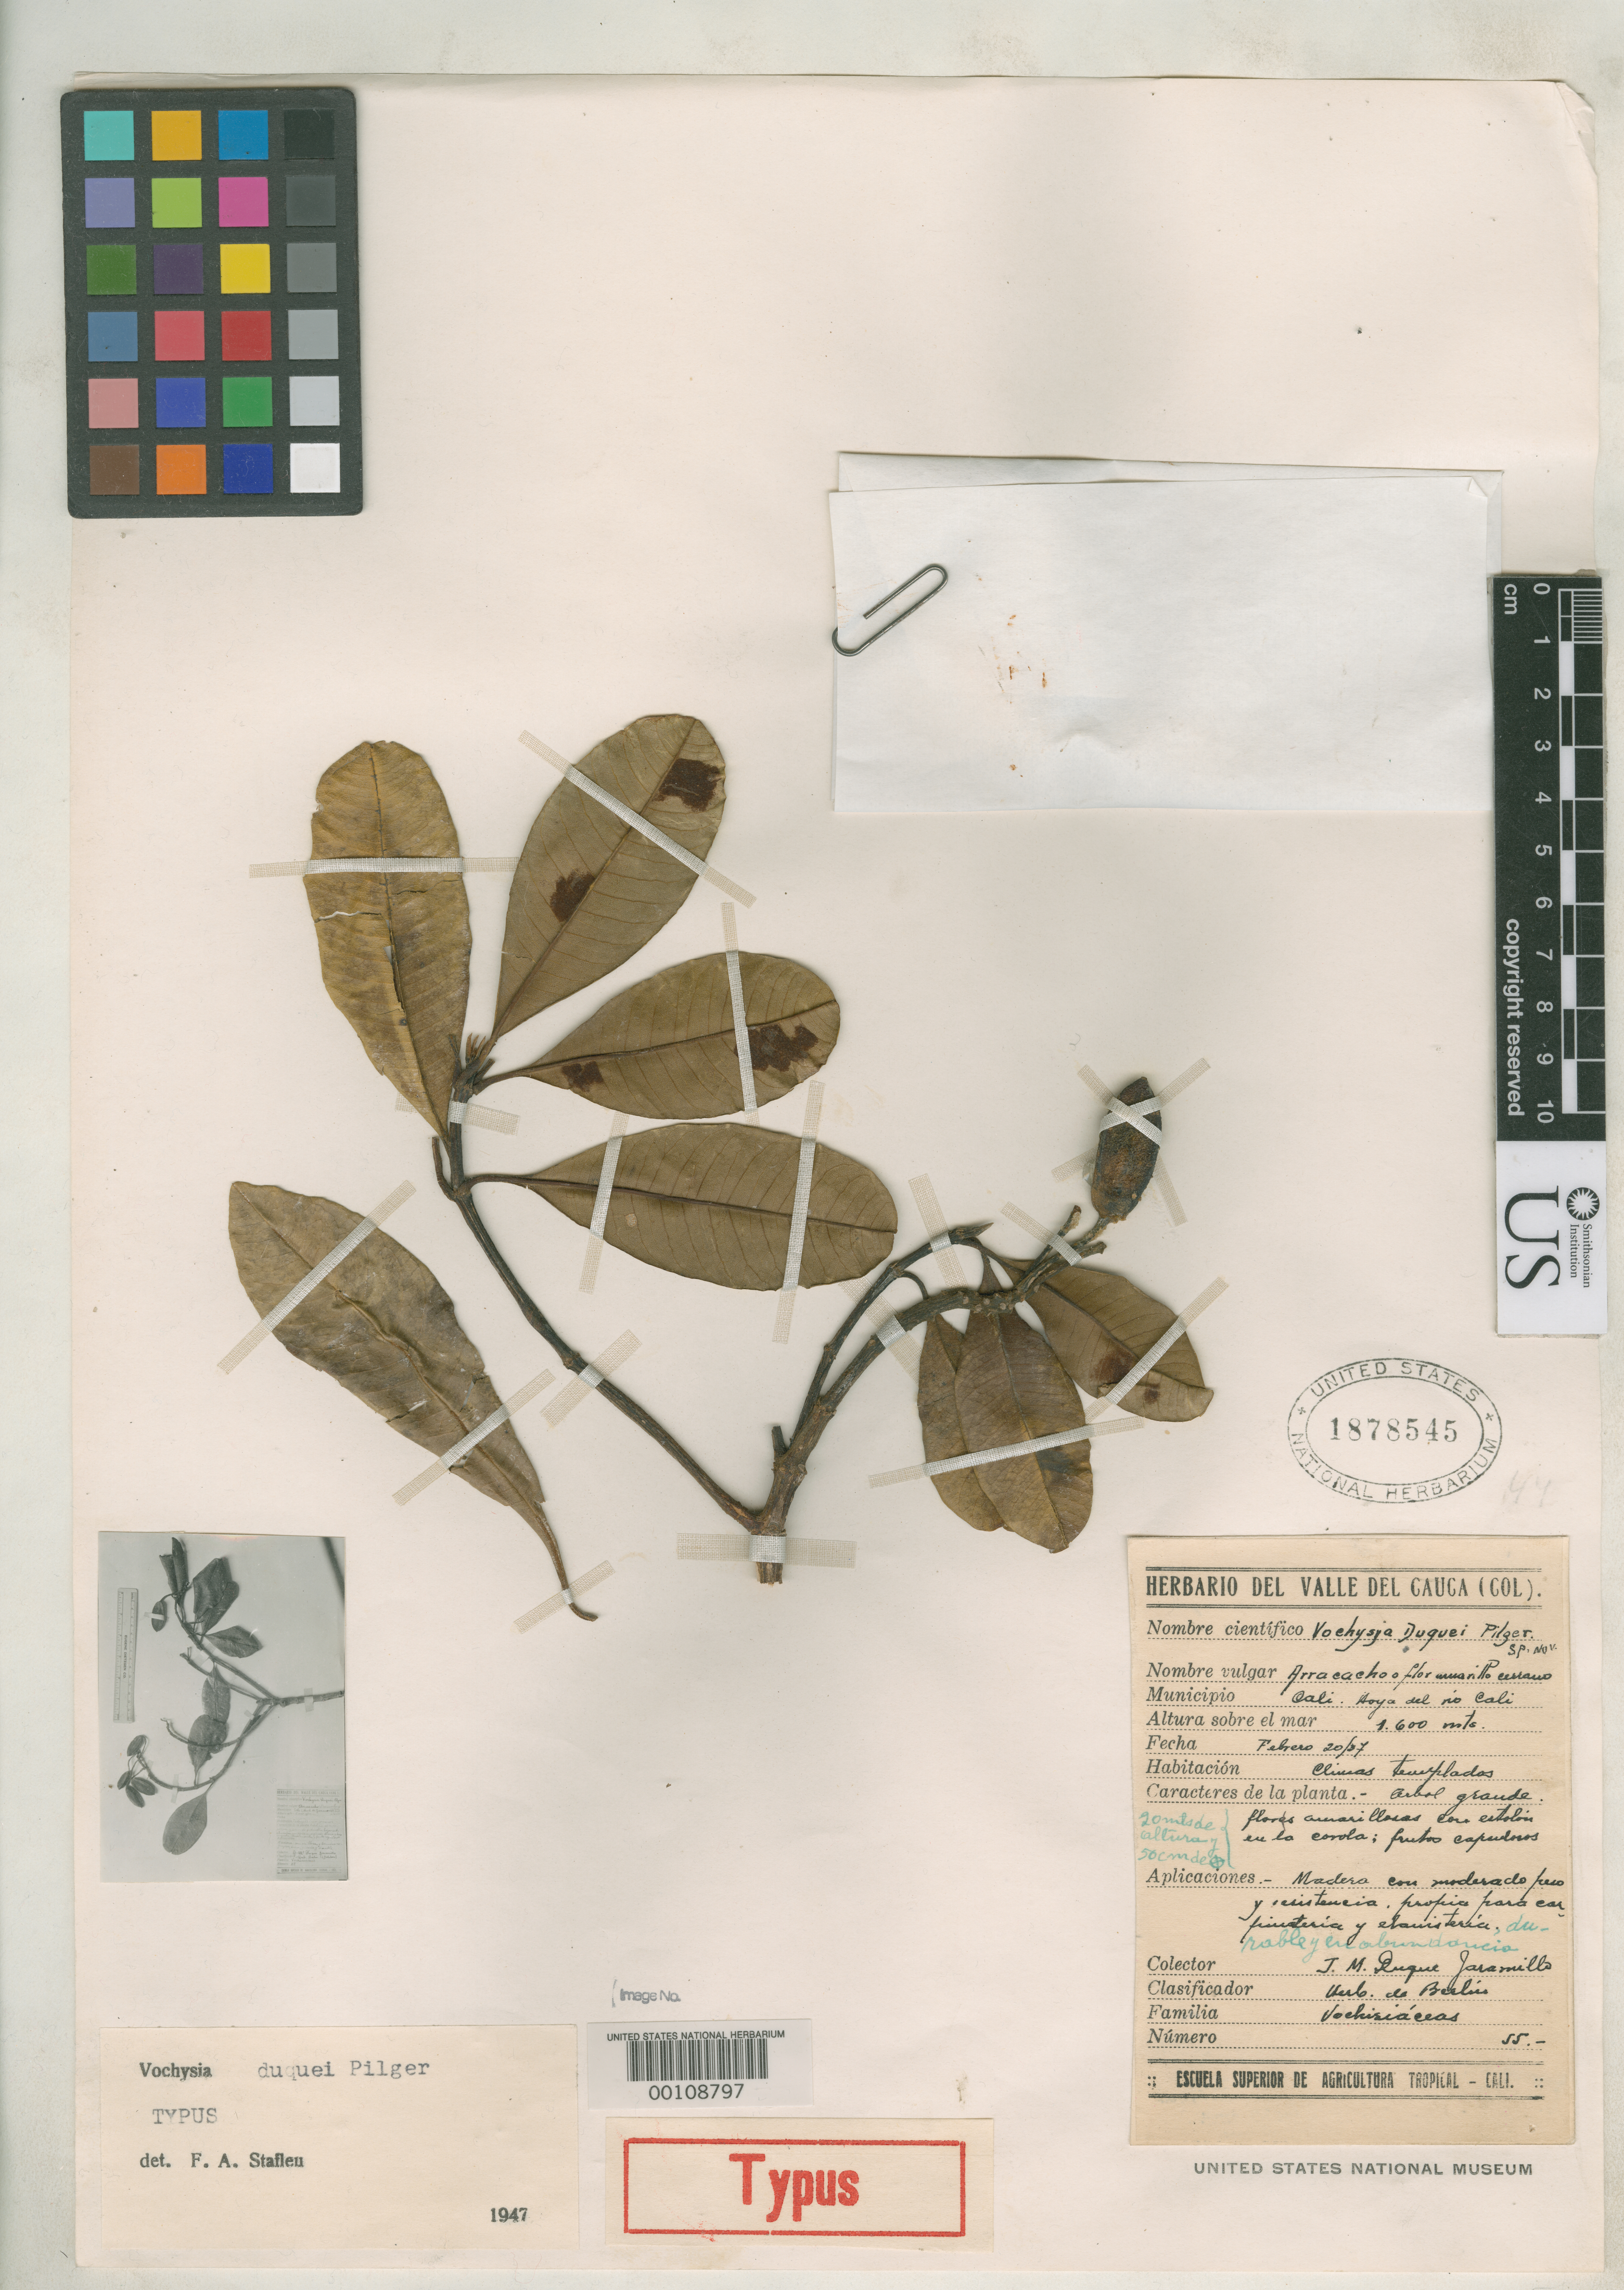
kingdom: Plantae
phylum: Tracheophyta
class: Magnoliopsida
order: Myrtales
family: Vochysiaceae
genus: Vochysia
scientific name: Vochysia duquei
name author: Pilg. in Burret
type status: Lectotype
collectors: J. Duque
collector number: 55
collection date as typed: Aug 1936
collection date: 1936-08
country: Colombia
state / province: Valle del Cauca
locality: Rio Cali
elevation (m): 2000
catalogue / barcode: US 1878545